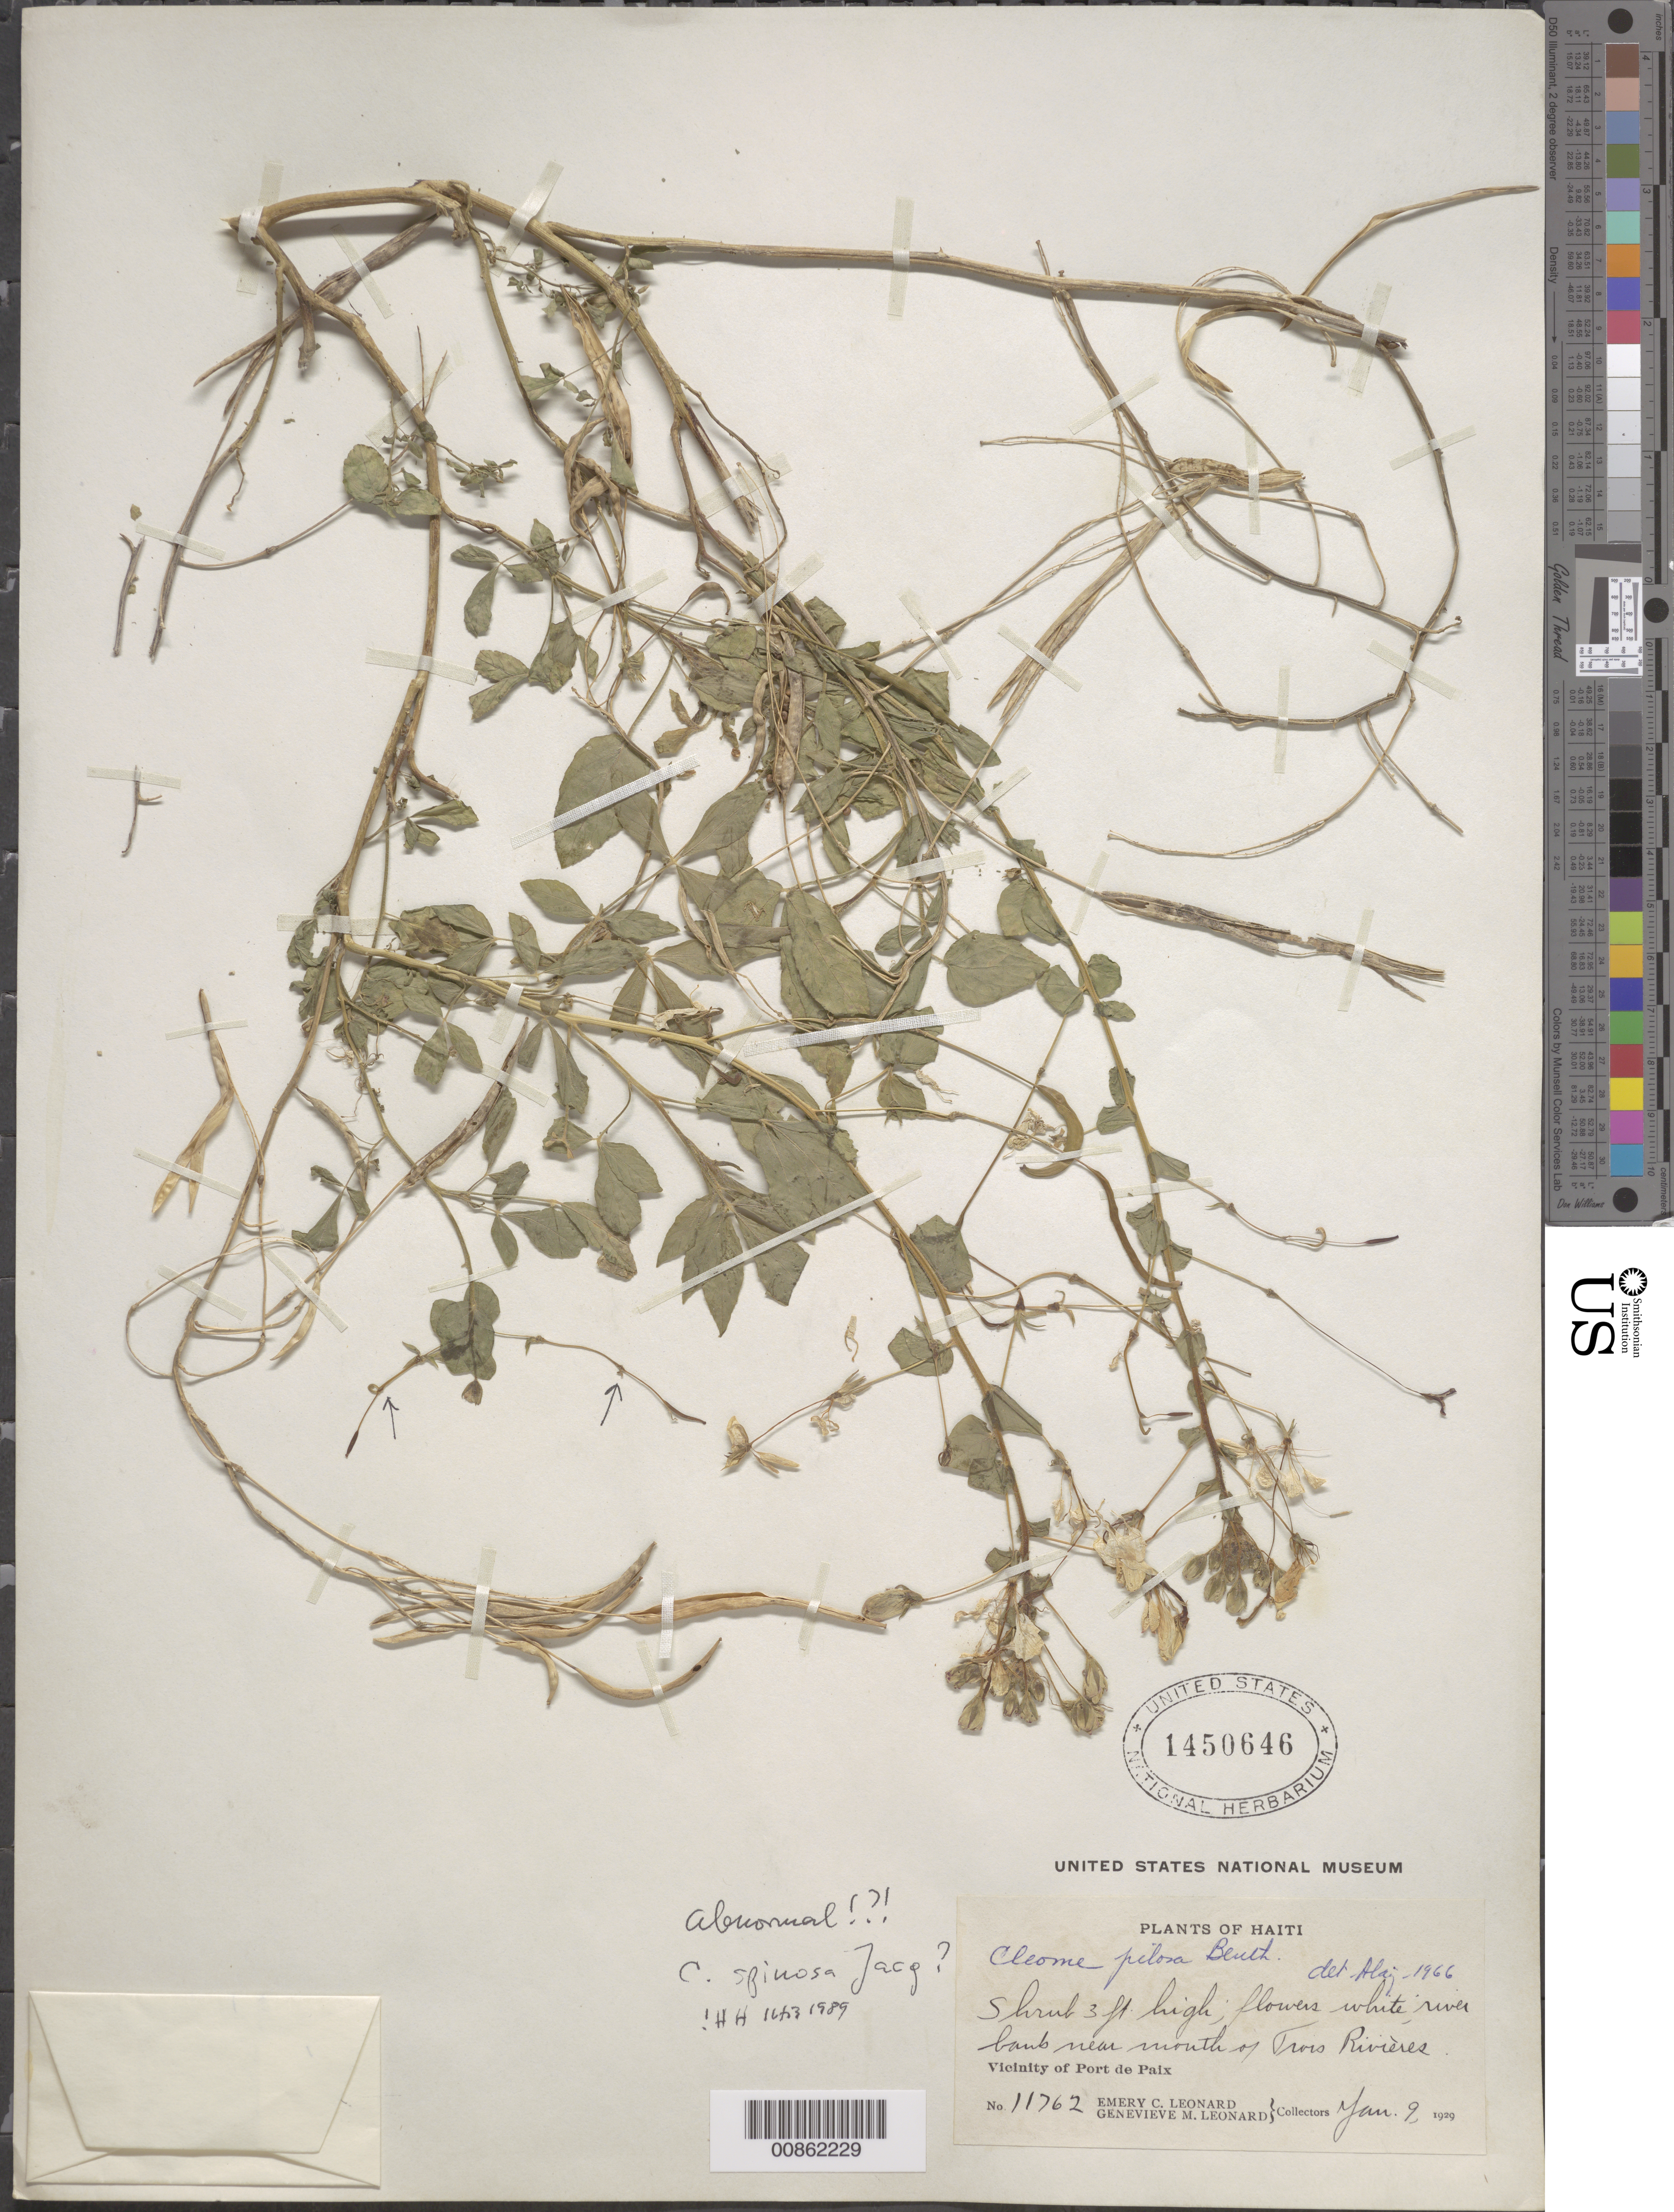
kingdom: Plantae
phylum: Tracheophyta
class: Magnoliopsida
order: Brassicales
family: Cleomaceae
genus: Tarenaya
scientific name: Tarenaya spinosa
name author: (Jacq.) Raf.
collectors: E. C. Leonard & G. M. Leonard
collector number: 11762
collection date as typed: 09 Jan 1929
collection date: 1929-01-09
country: Haiti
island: Hispaniola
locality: Vicinity of Port-de-Paix. River bank near mouth of Trois Rivières.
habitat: River bank.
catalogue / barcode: US 1450646